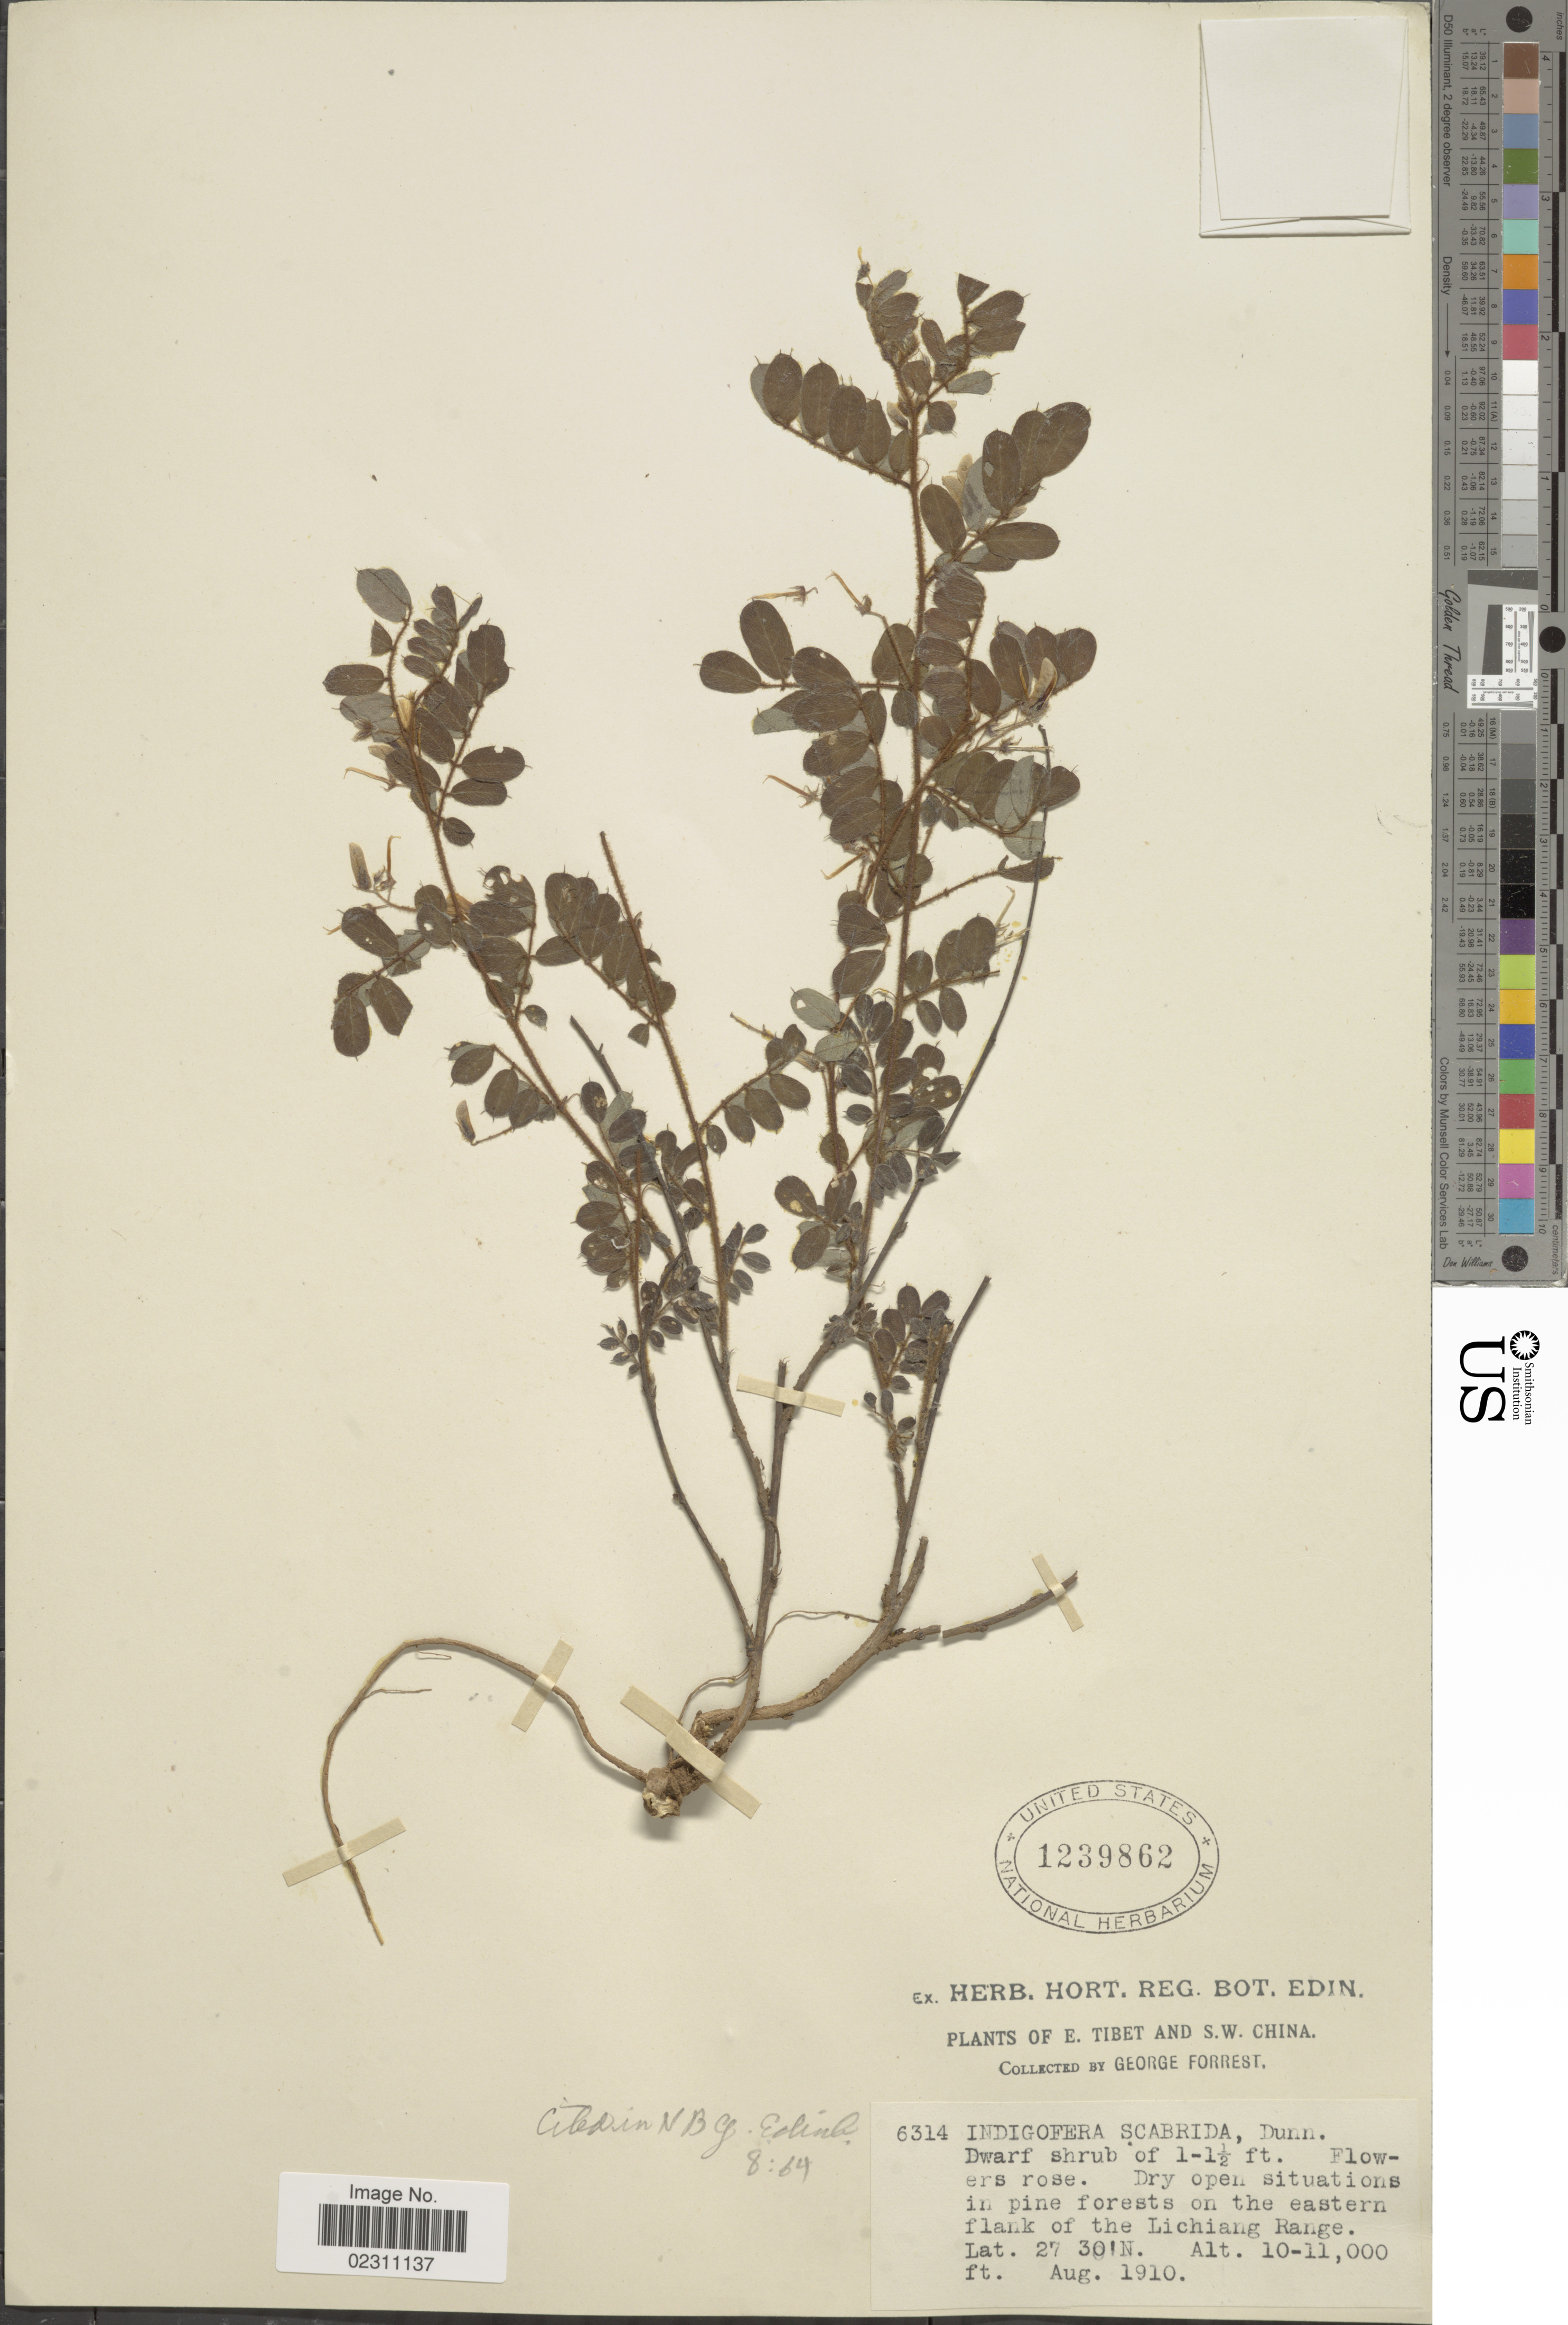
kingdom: Plantae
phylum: Tracheophyta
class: Magnoliopsida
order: Fabales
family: Fabaceae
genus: Indigofera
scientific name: Indigofera scabrida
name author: Dunn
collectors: G. Forrest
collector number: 6314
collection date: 1910-08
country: China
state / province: Xizang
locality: E. Tibet and S.W. China, eastern flank of the Lichiang Range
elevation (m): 3048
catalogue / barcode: US 1239862